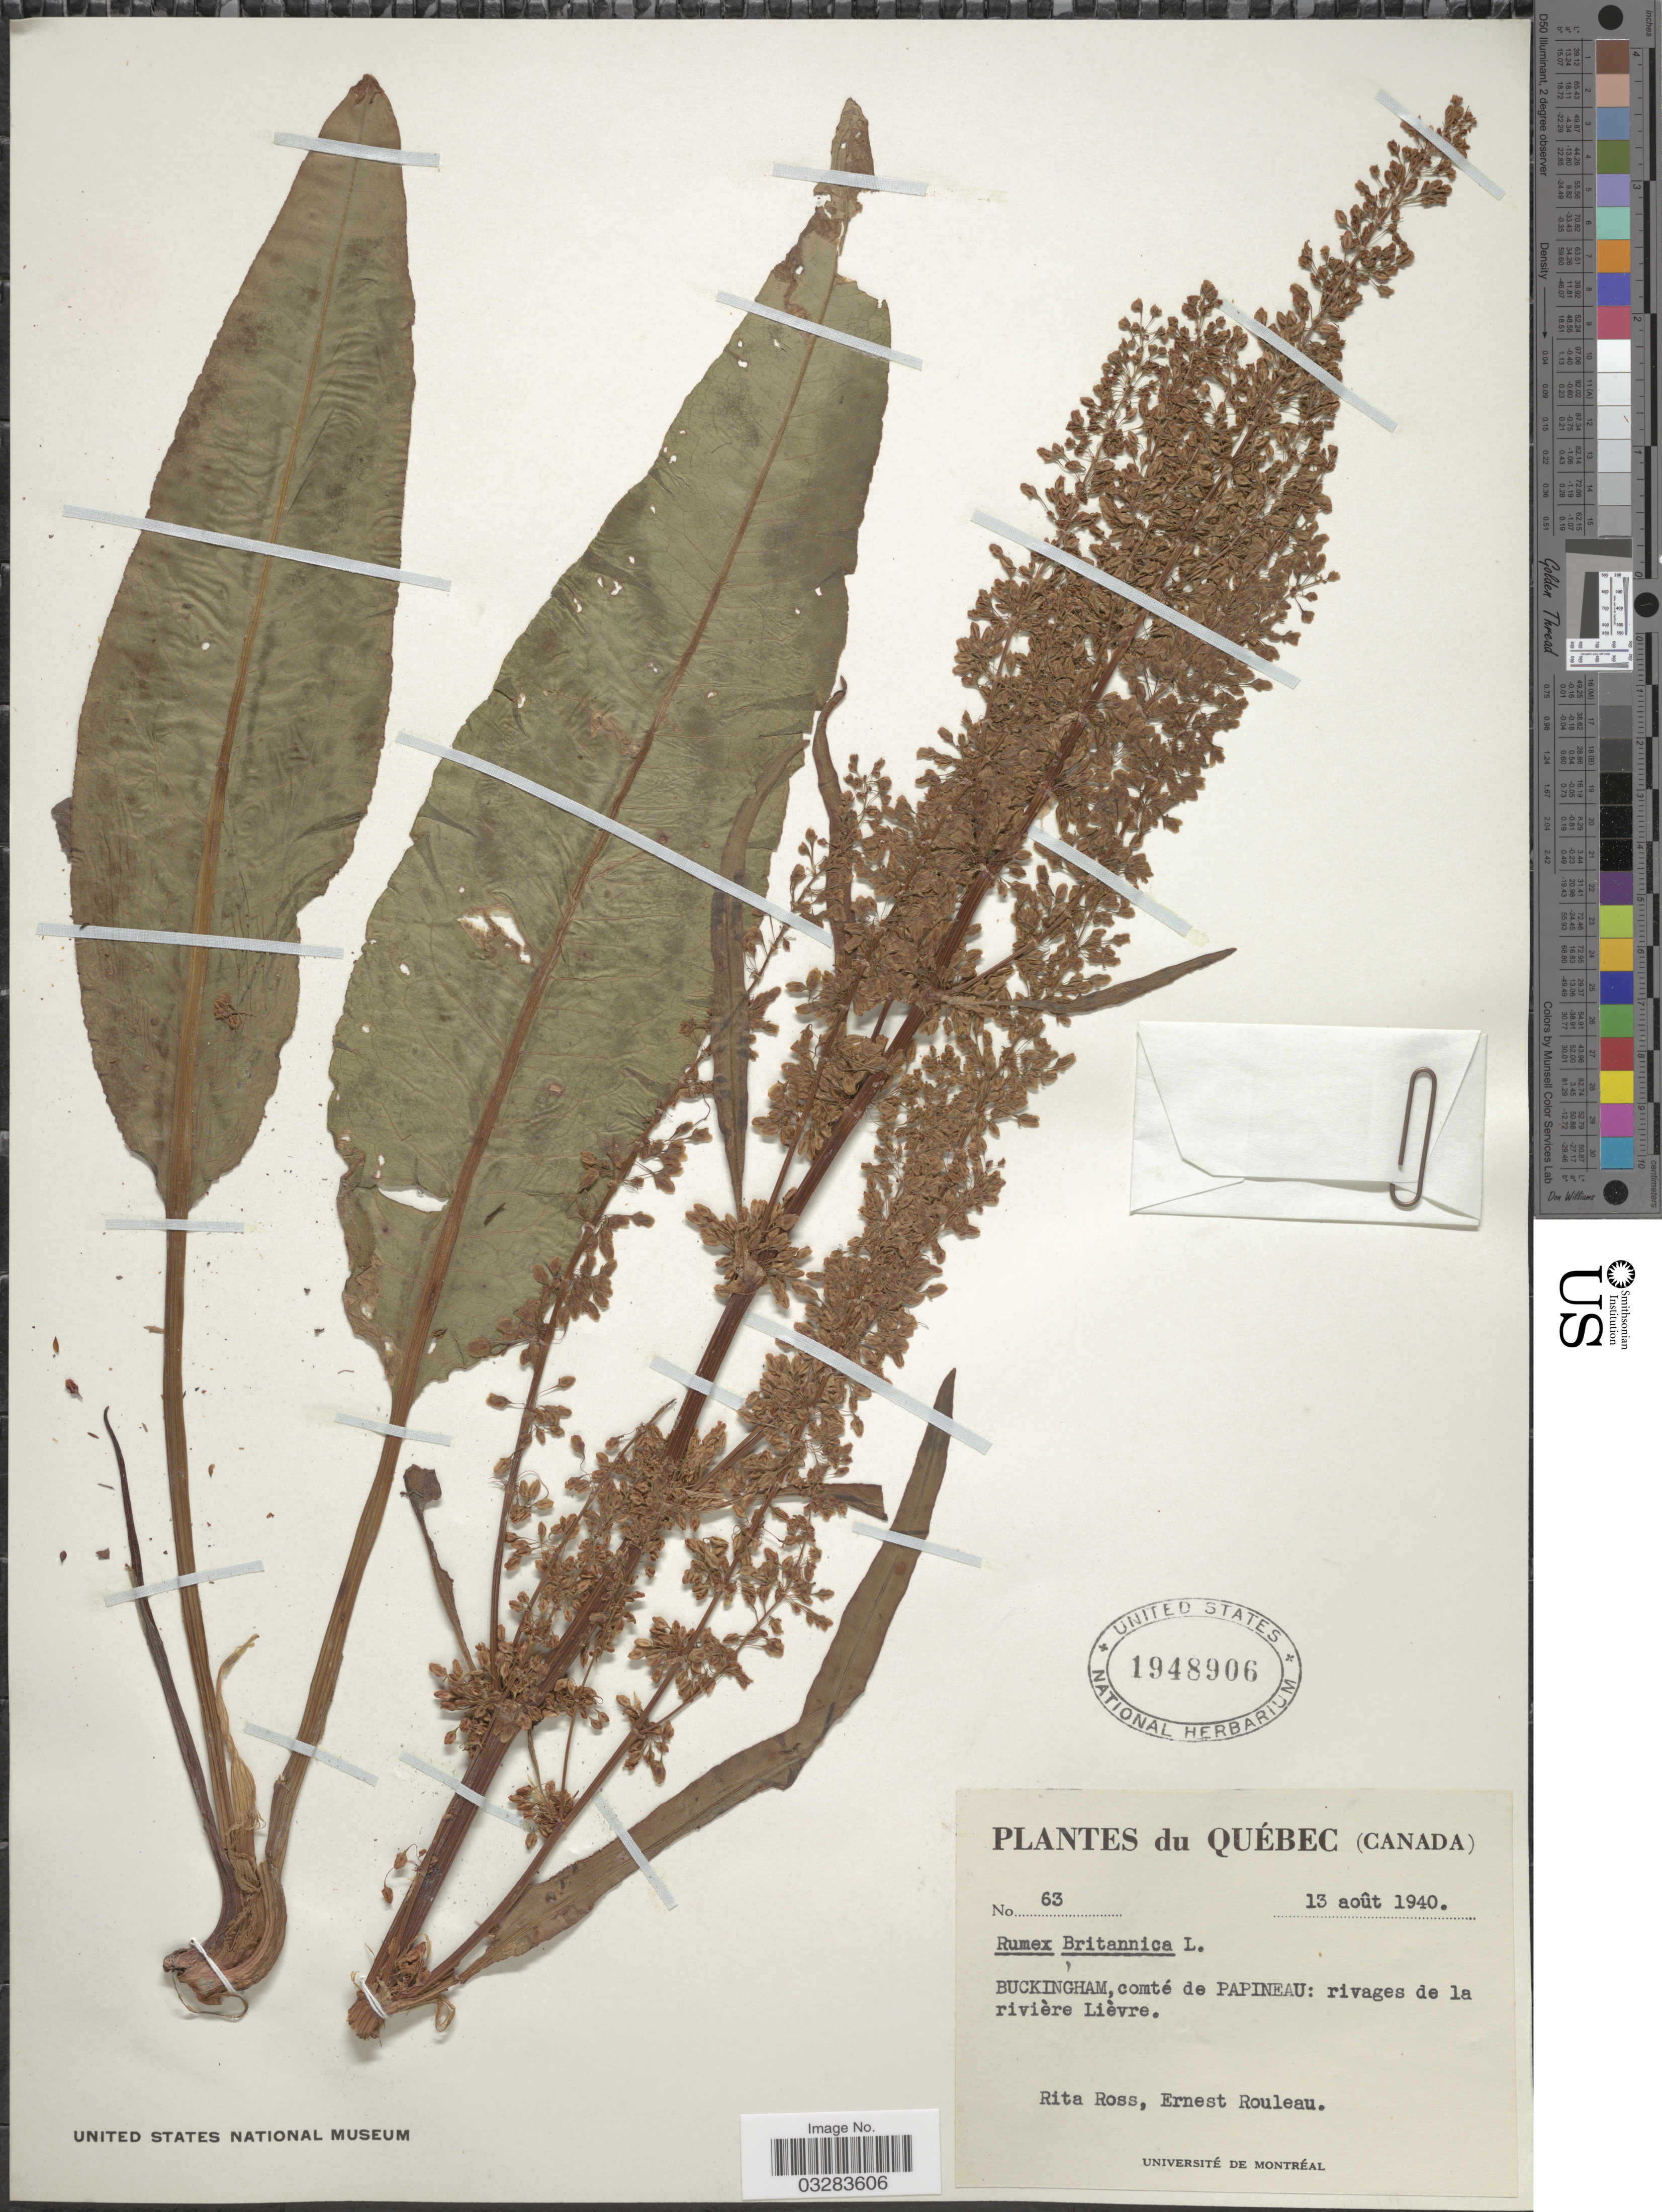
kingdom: Plantae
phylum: Tracheophyta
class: Magnoliopsida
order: Caryophyllales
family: Polygonaceae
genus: Rumex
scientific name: Rumex britannica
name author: L.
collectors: R. Ross & J. Rouleau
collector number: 63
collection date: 1940-08-13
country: Canada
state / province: Quebec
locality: Buckingham, comté de Papineau: rivages de la rivière Lièvre.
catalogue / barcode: US 1948906